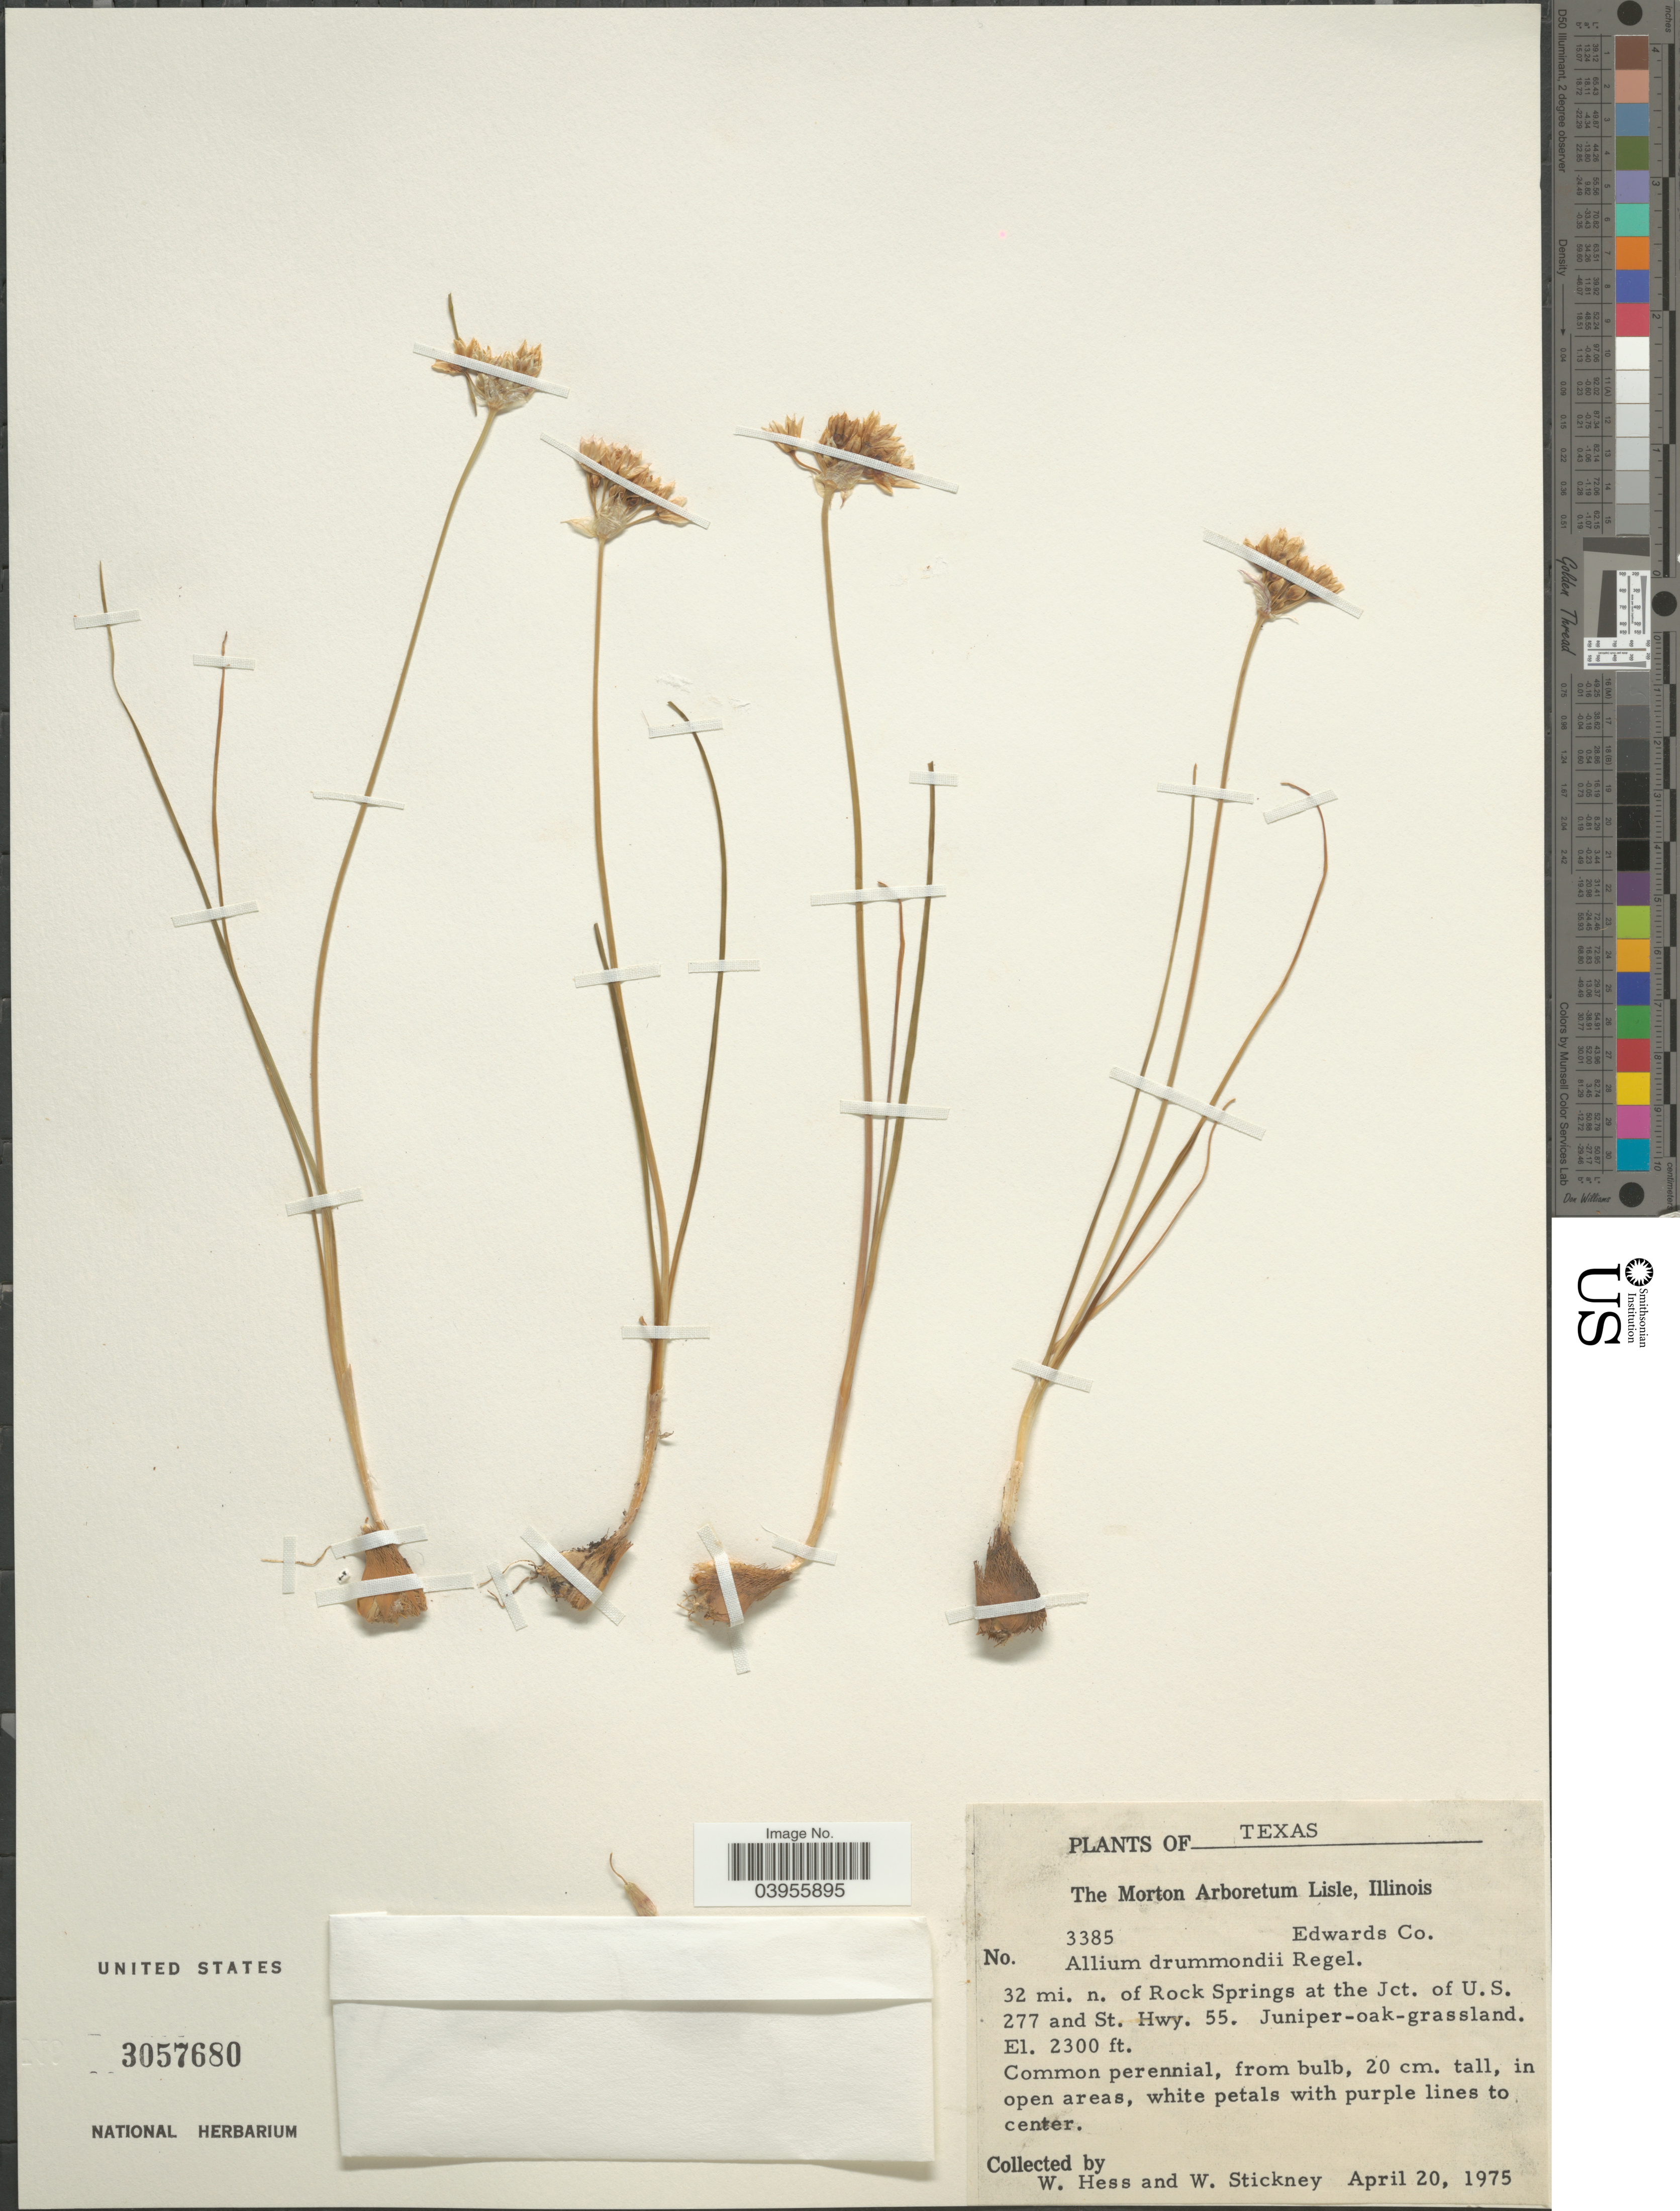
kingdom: Plantae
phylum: Tracheophyta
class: Liliopsida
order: Asparagales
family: Amaryllidaceae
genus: Allium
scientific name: Allium drummondii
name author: Regel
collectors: W. Hess & W. Stickney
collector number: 3385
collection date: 1975-04-20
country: United States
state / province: Texas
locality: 32 mi. n. of Rocl Springs at the Jct. of U.S. 277 and St. Hwy. 55. Juniper-oak-grassland.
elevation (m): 701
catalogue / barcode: US 3057680